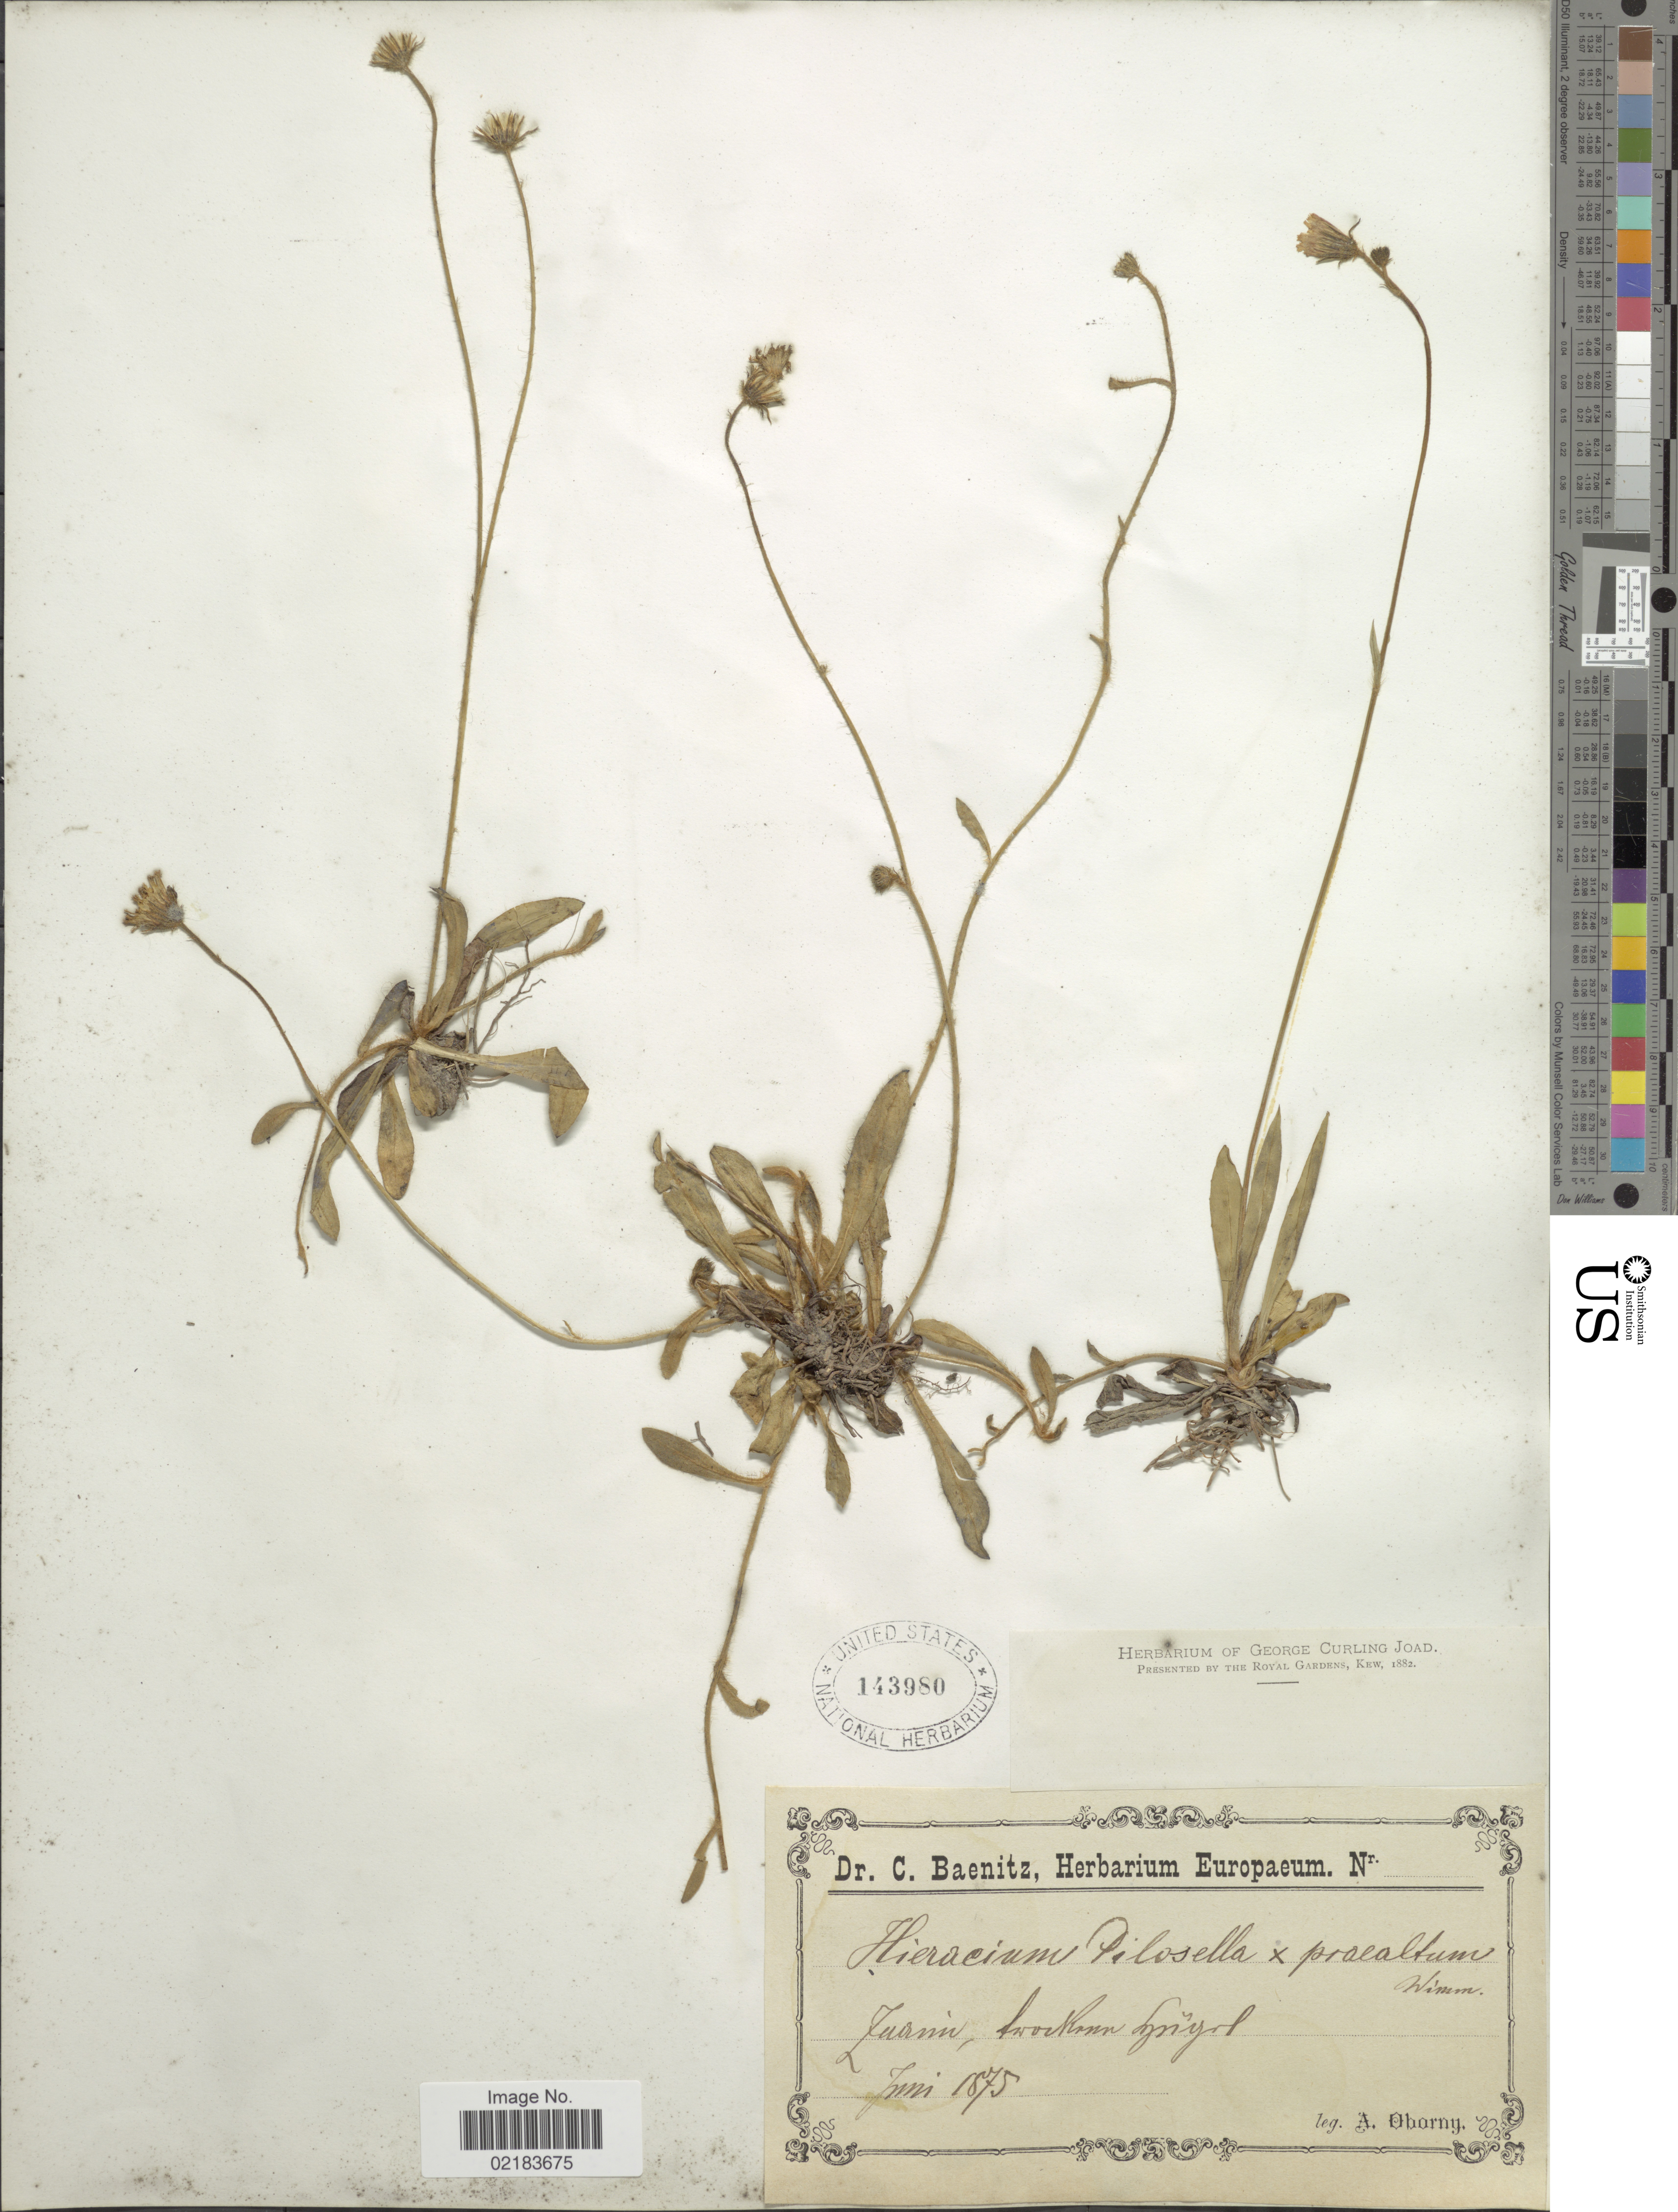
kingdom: Plantae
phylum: Tracheophyta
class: Magnoliopsida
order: Asterales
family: Asteraceae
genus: Pilosella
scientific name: Pilosella officinarum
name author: Vaill.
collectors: A. Oborny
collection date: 1875-06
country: Czechia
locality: Znaim, Swocknam [illegible text].[interpreted]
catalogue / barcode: US 143980